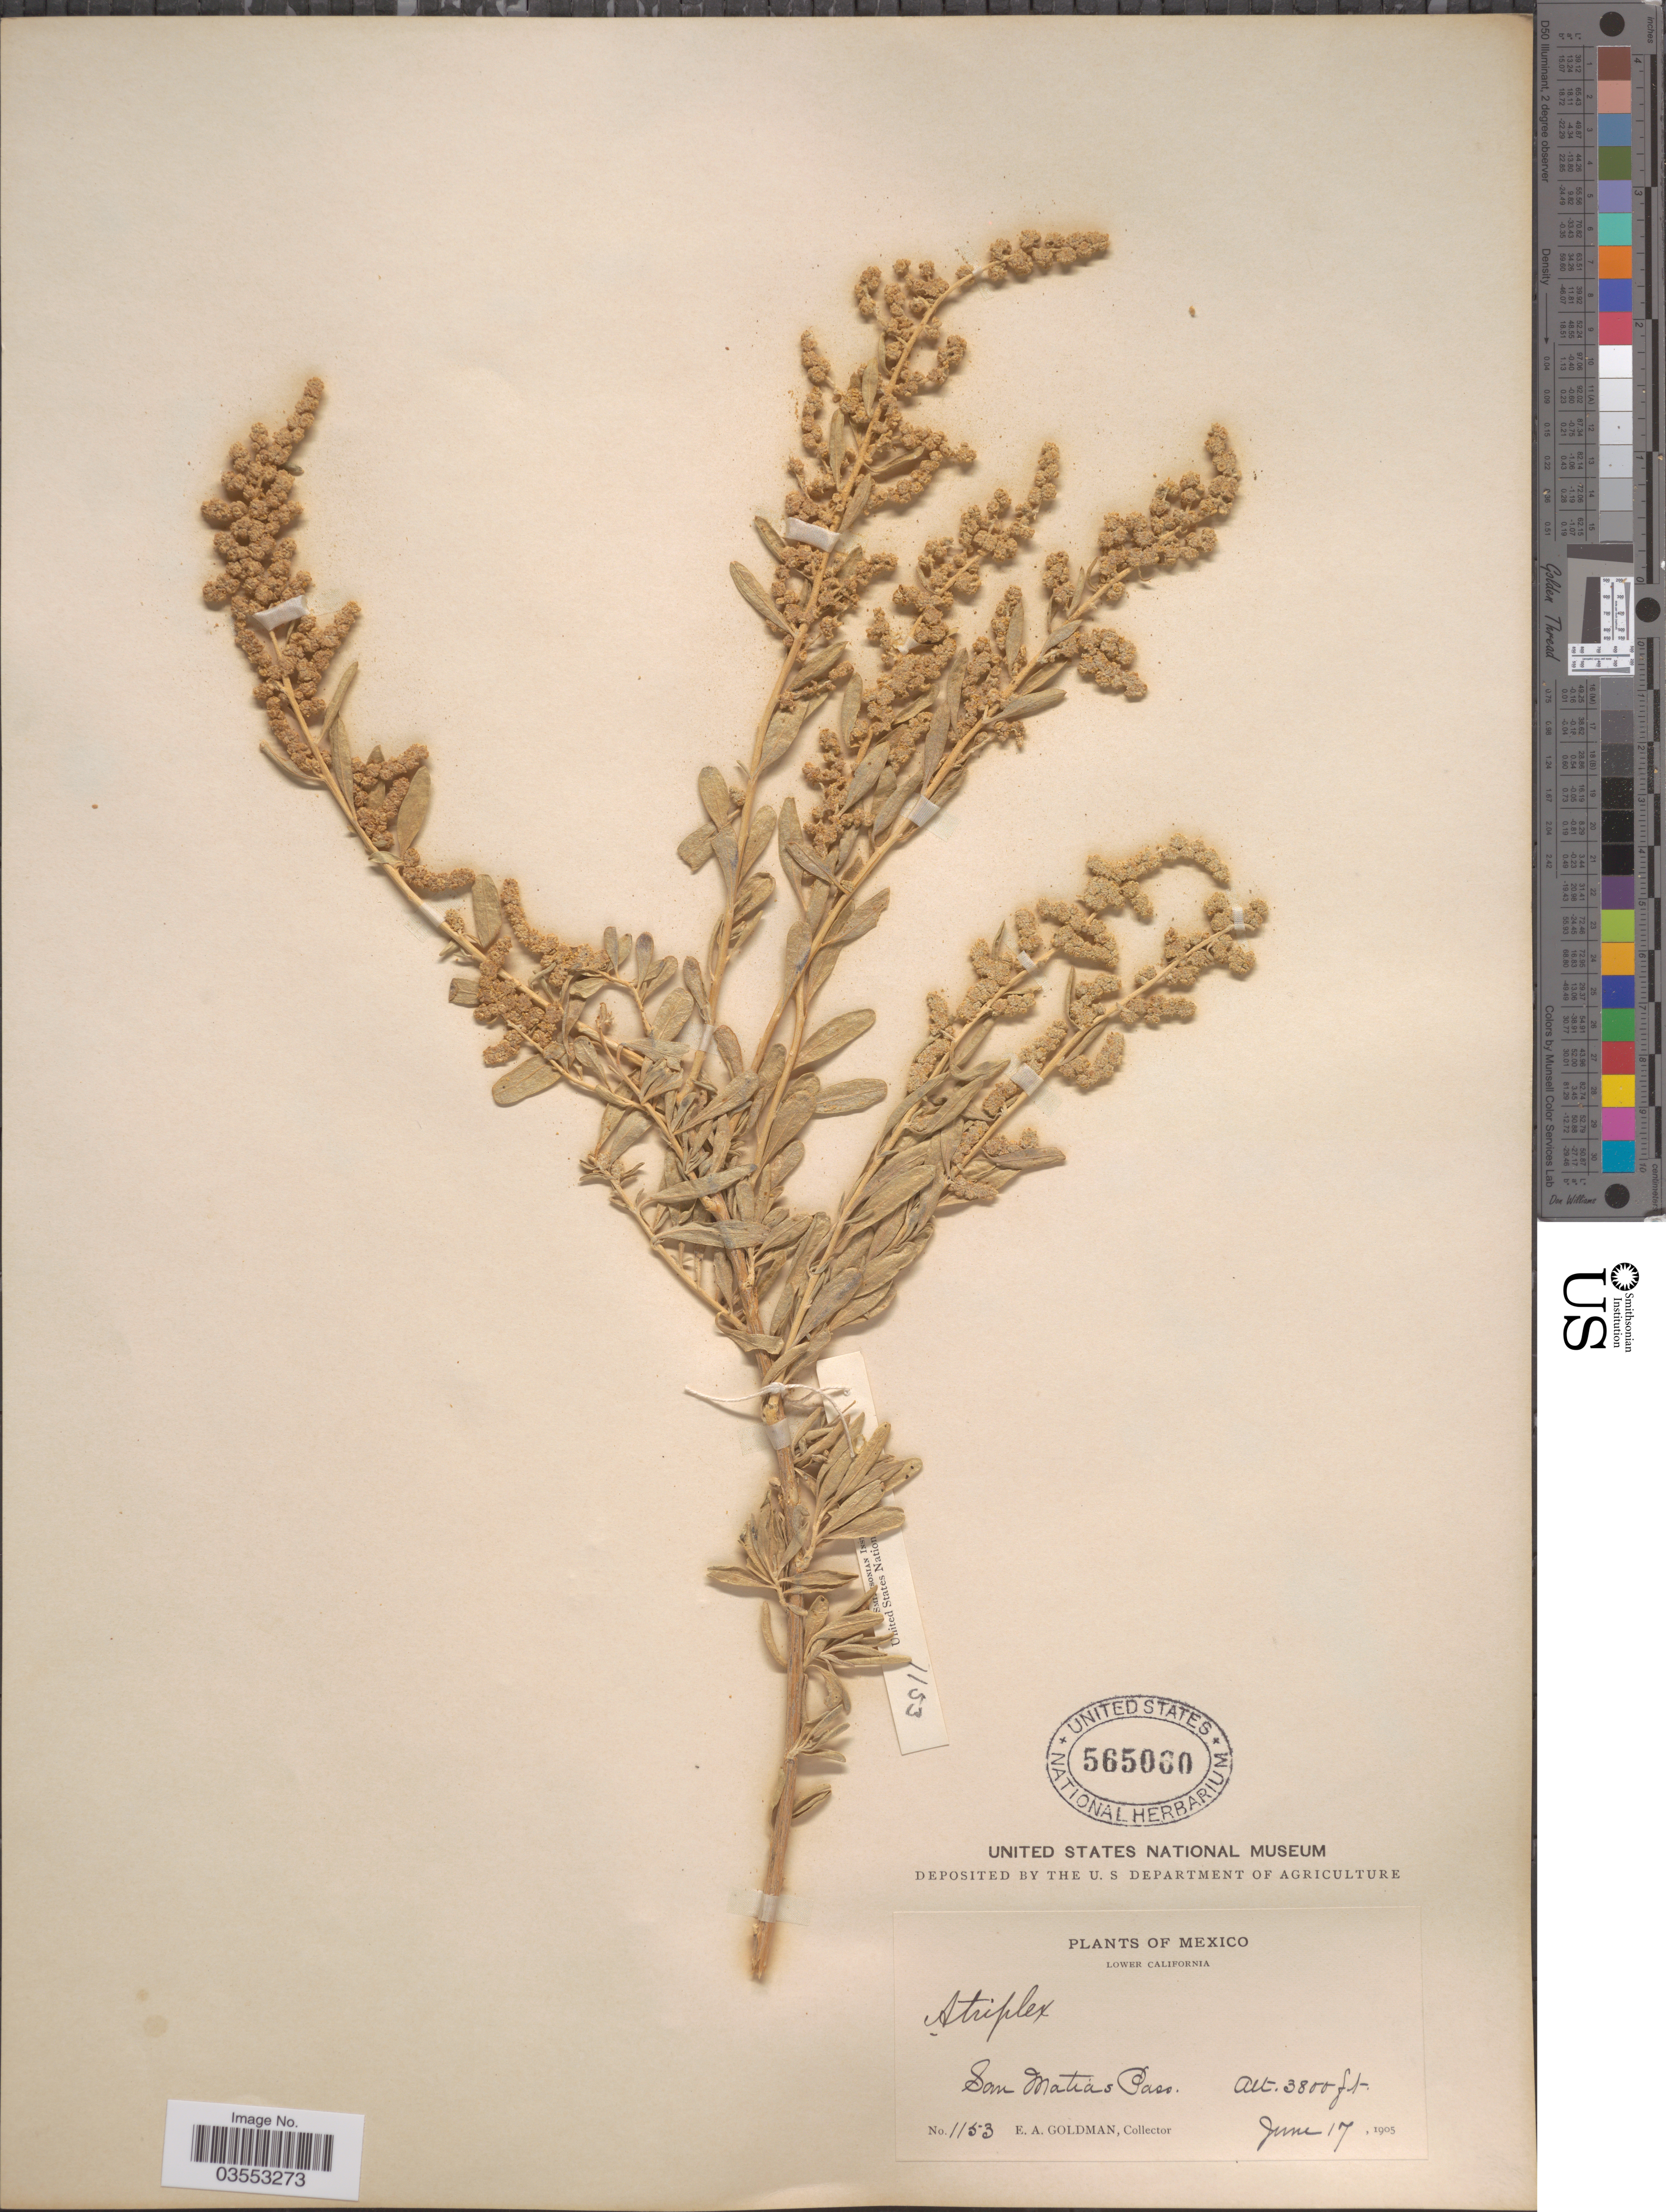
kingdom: Plantae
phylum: Tracheophyta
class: Magnoliopsida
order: Caryophyllales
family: Amaranthaceae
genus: Atriplex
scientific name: Atriplex canescens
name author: (Pursh) Nutt.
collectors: E. A. Goldman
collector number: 1153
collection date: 1905-06-17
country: Mexico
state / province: Baja California Norte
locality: Lower California. San Matias Pass.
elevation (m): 1158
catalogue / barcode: US 565060